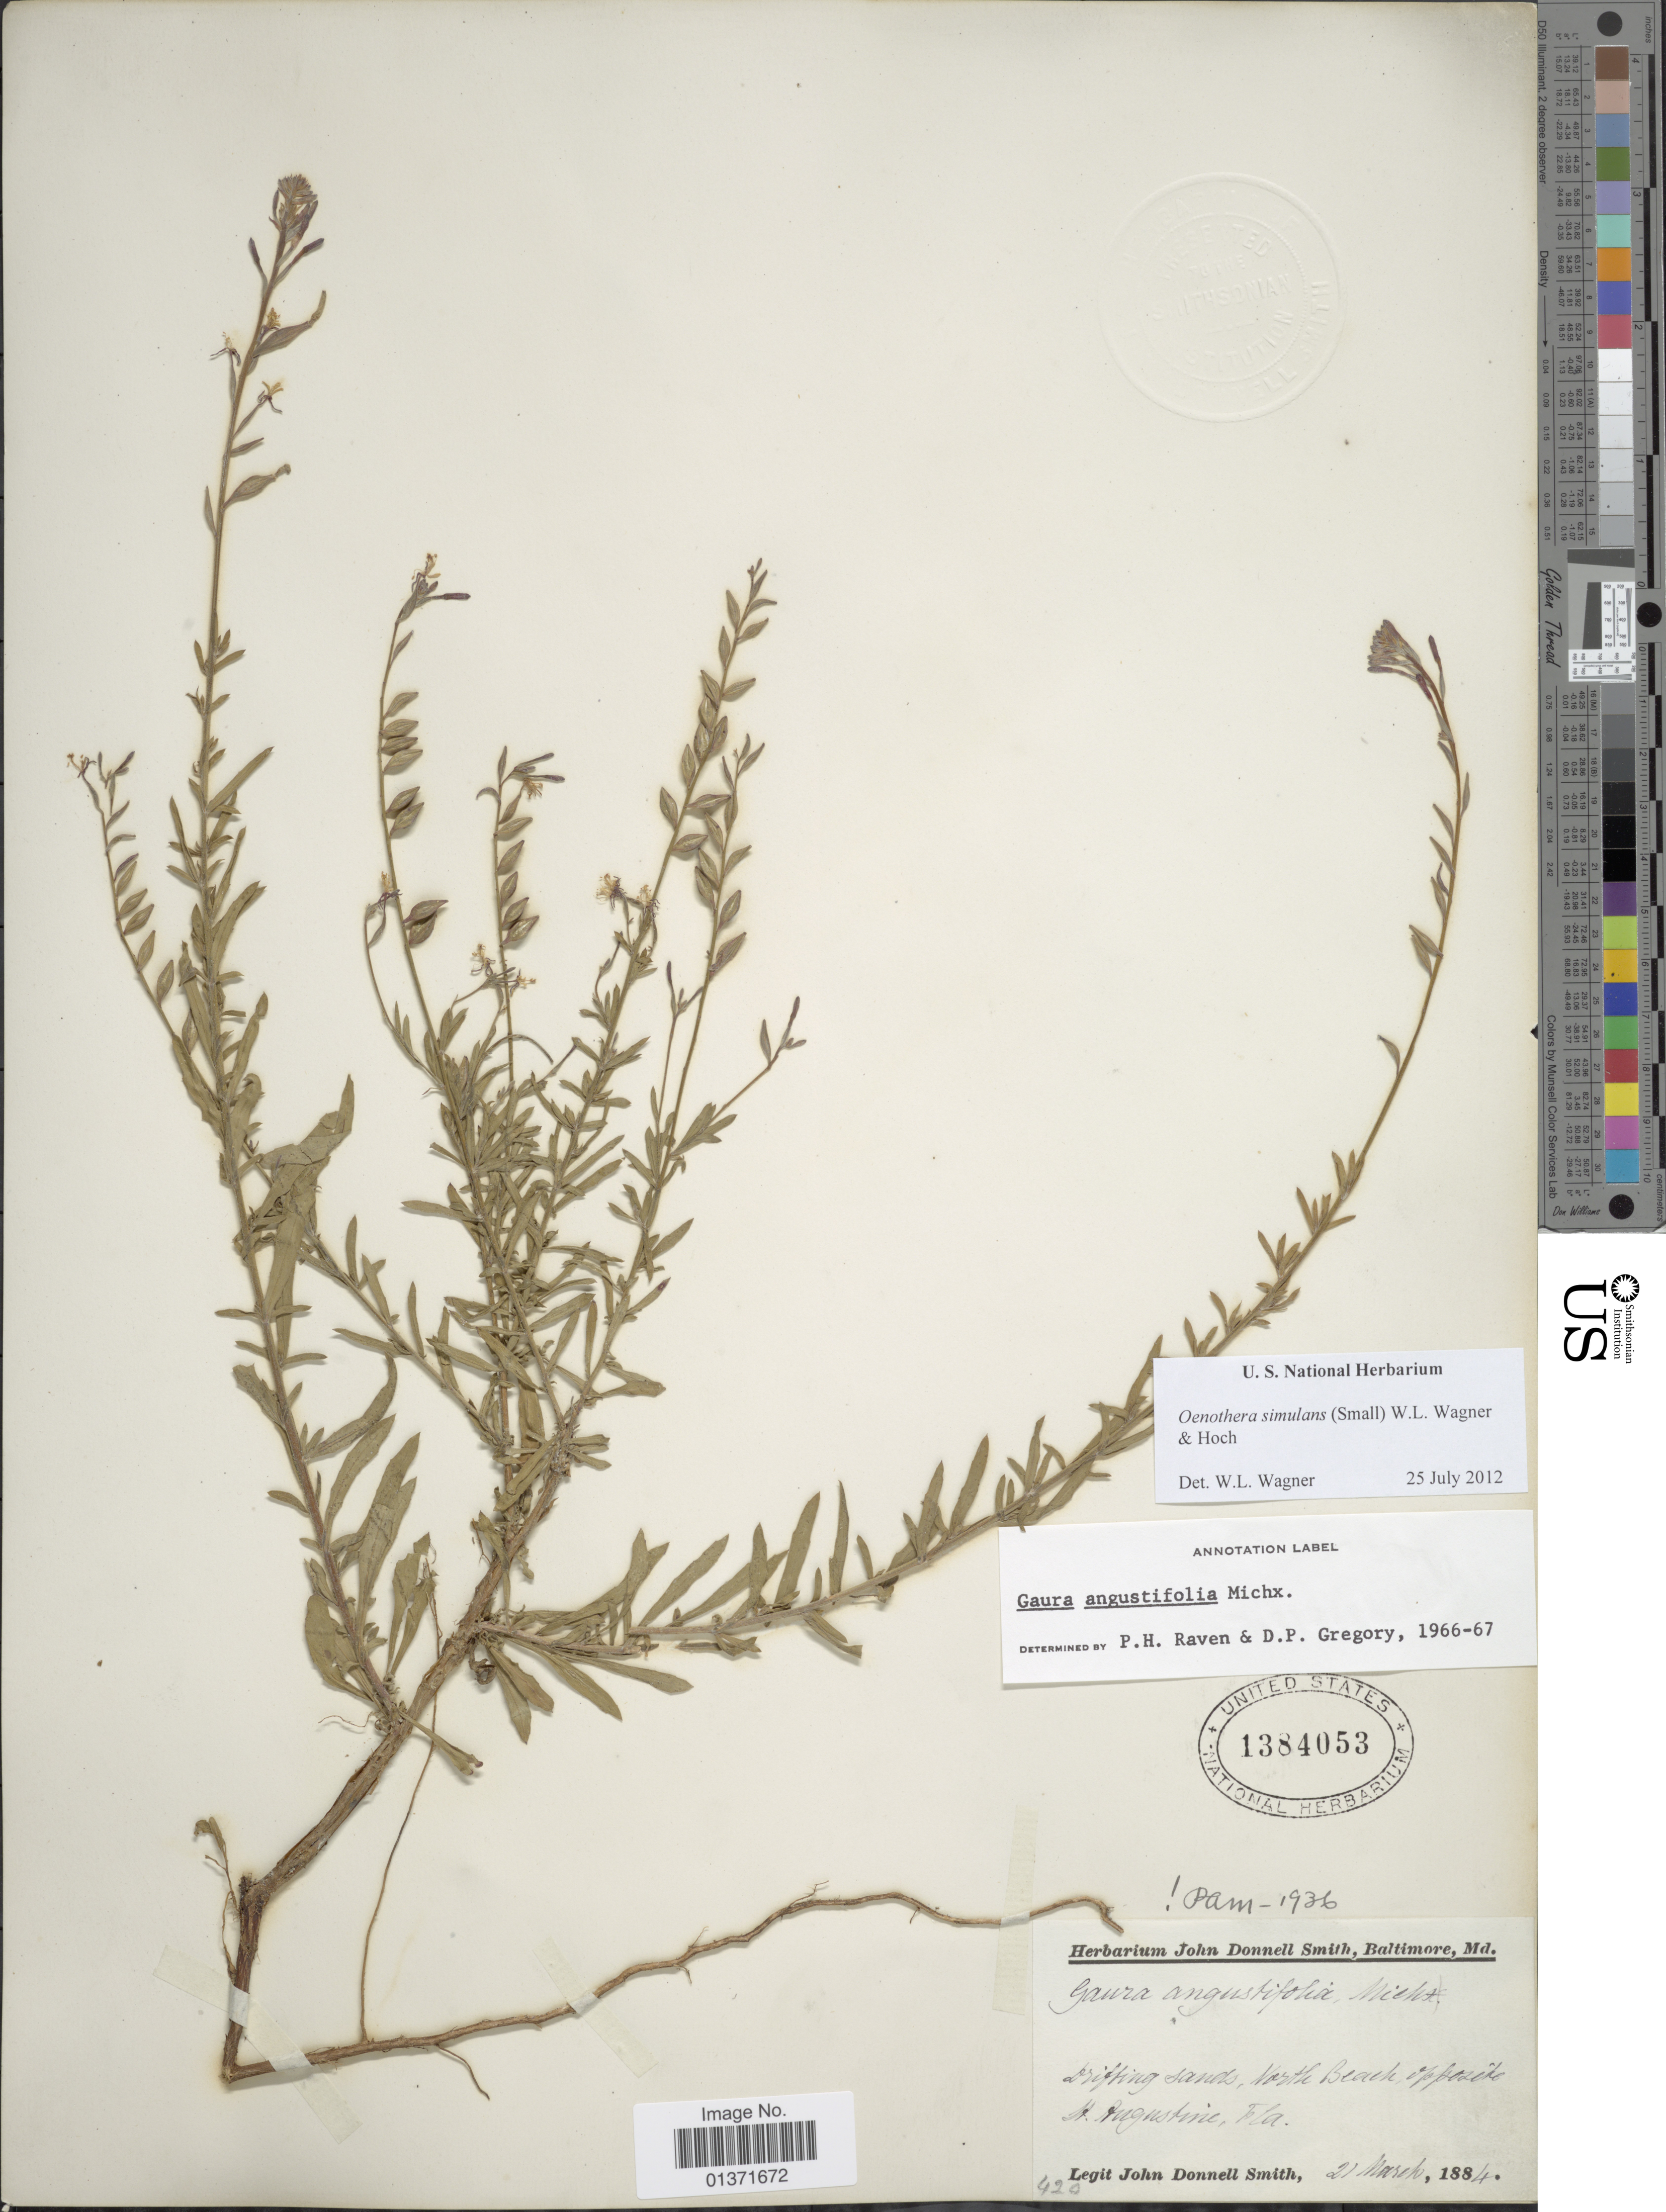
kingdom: Plantae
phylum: Tracheophyta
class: Magnoliopsida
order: Myrtales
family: Onagraceae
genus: Oenothera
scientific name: Oenothera simulans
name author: Michx.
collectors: J. Donnell Smith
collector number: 420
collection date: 1884-03-21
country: United States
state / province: Florida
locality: North Beach opposite St. Angustine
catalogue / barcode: US 1384053